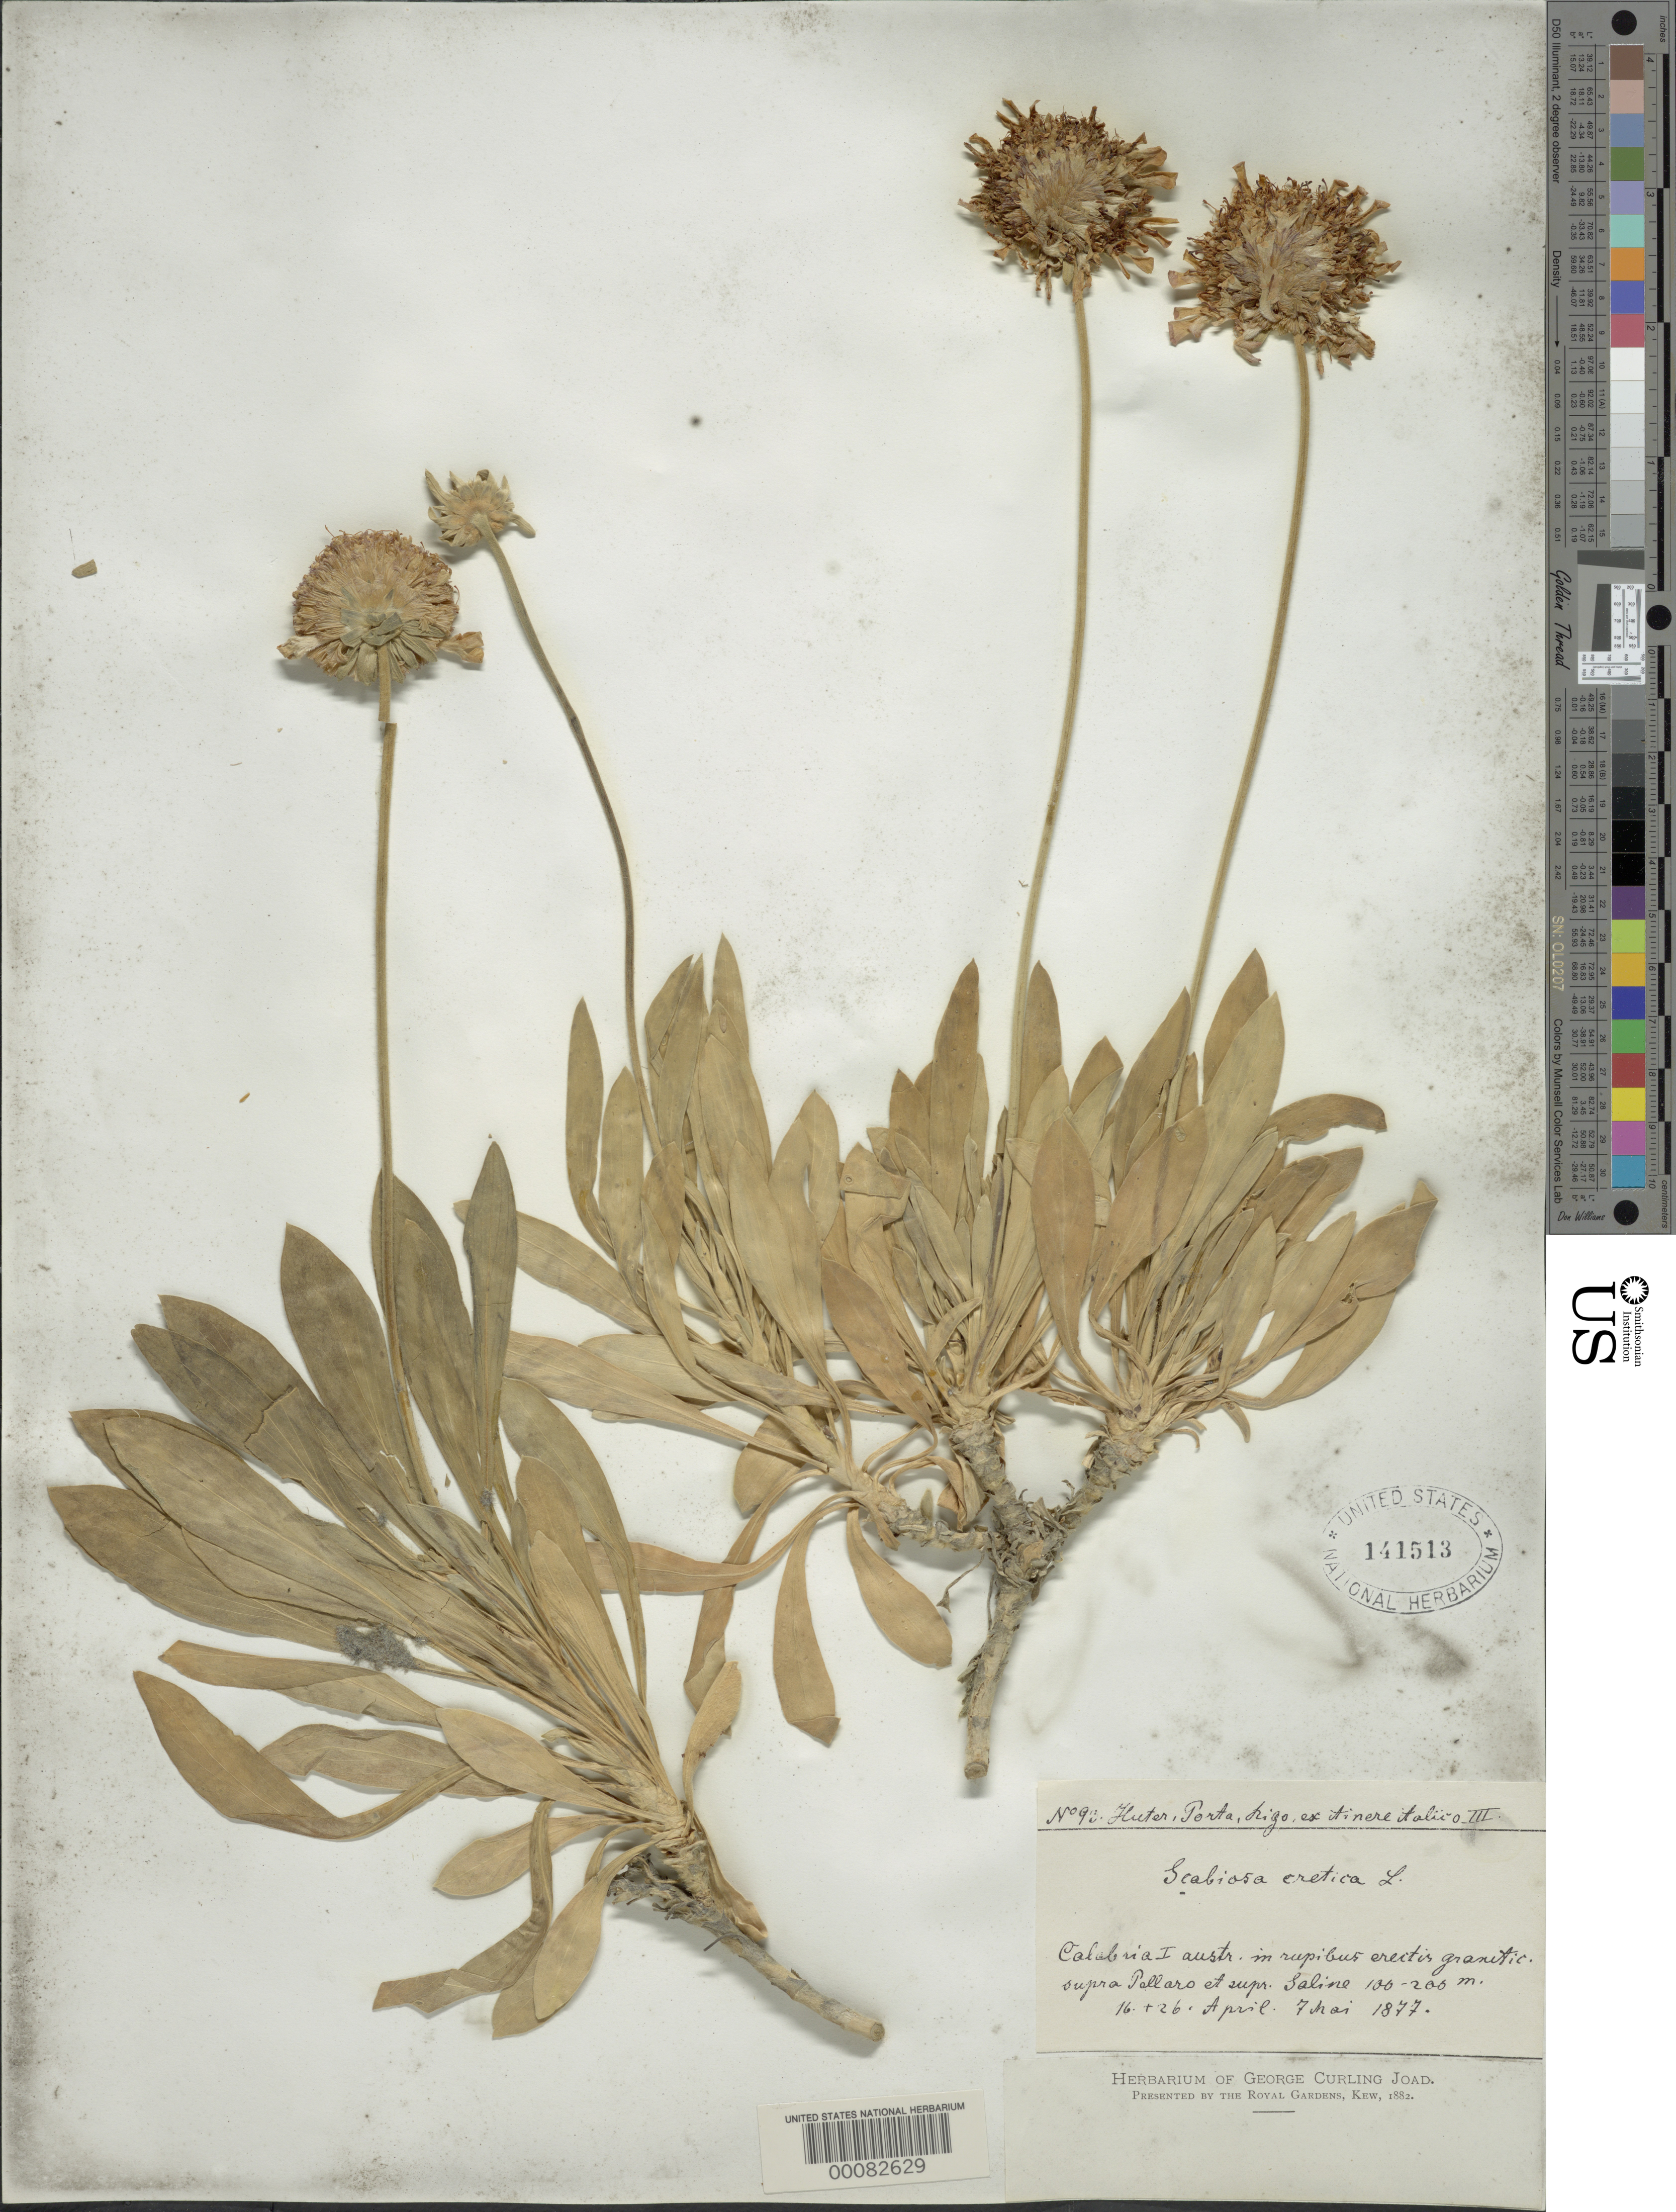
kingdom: Plantae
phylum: Tracheophyta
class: Magnoliopsida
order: Dipsacales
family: Caprifoliaceae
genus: Scabiosa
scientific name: Scabiosa cretica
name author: L.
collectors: -. Huter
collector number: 93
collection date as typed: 16 Apr 1877 to 07 May 1877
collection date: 1877-04-16/1877-05-07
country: Austria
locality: Porta, Figo. [Country: Itay?]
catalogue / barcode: US 141513